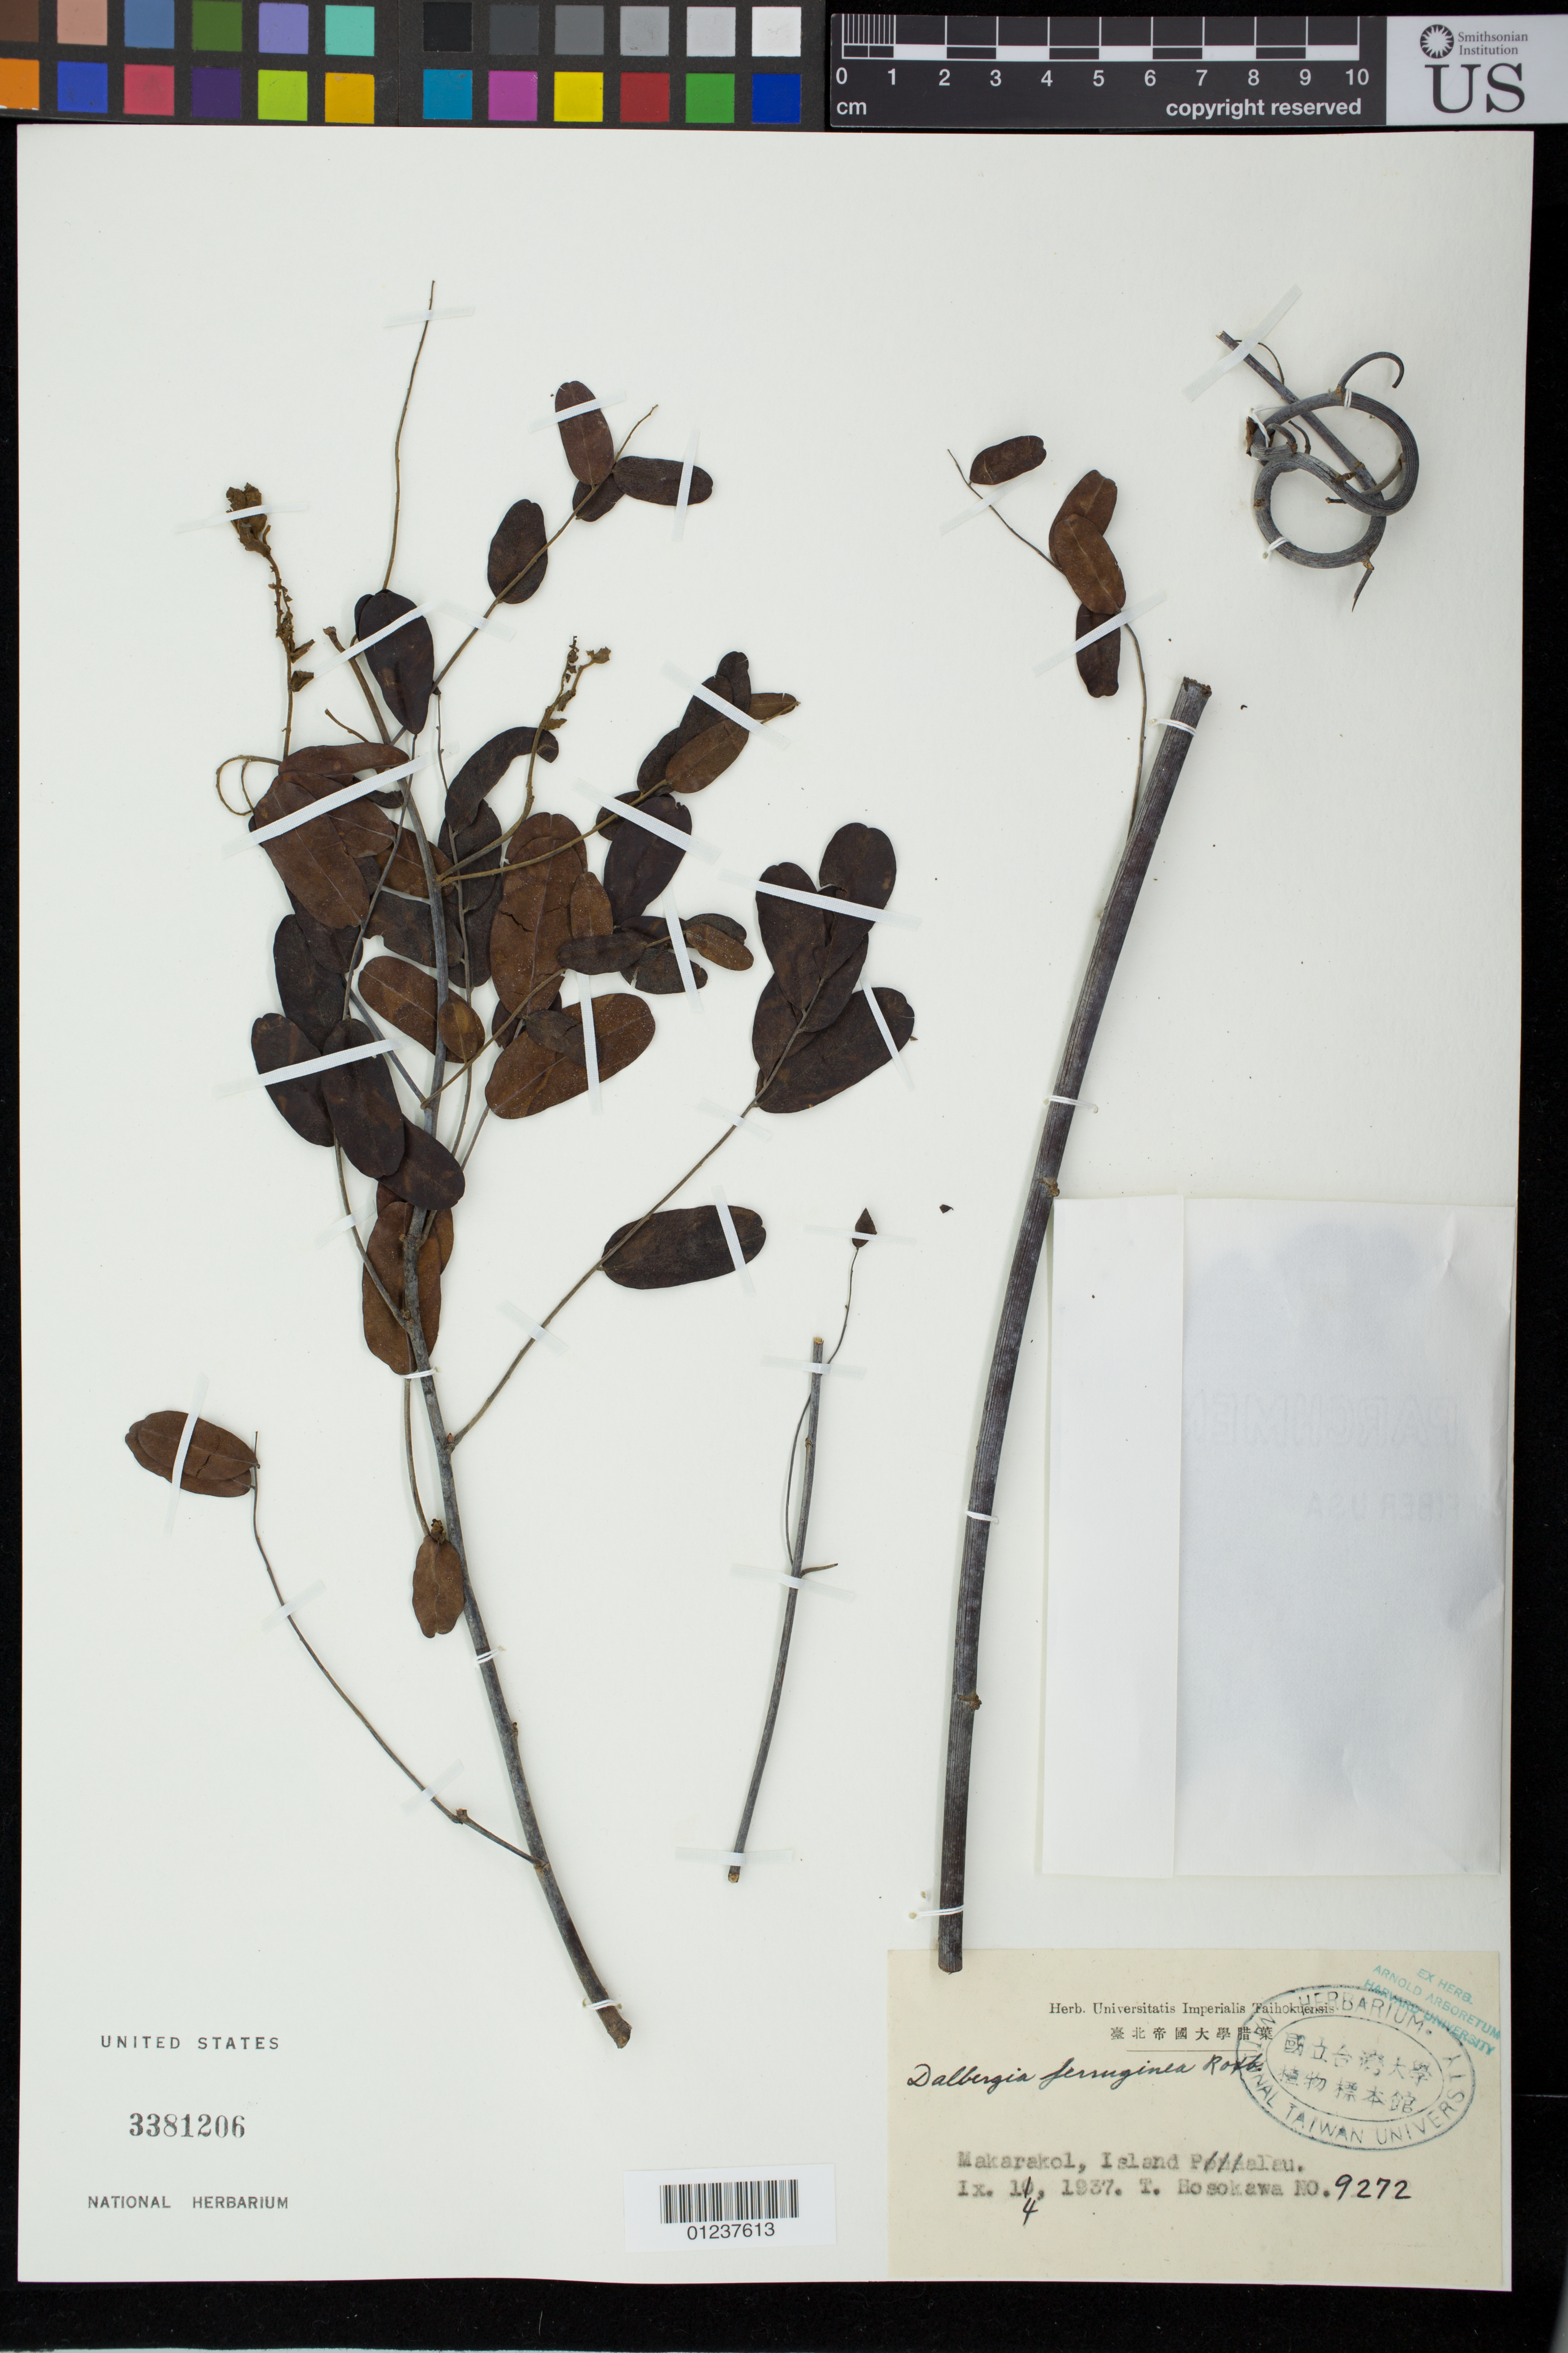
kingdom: Plantae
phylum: Tracheophyta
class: Magnoliopsida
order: Fabales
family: Fabaceae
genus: Dalbergia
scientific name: Dalbergia ferruginea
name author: Roxb.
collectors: T. Hosokawa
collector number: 9272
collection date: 1937-09-14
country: Palau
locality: Makarakol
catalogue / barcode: US 3381206